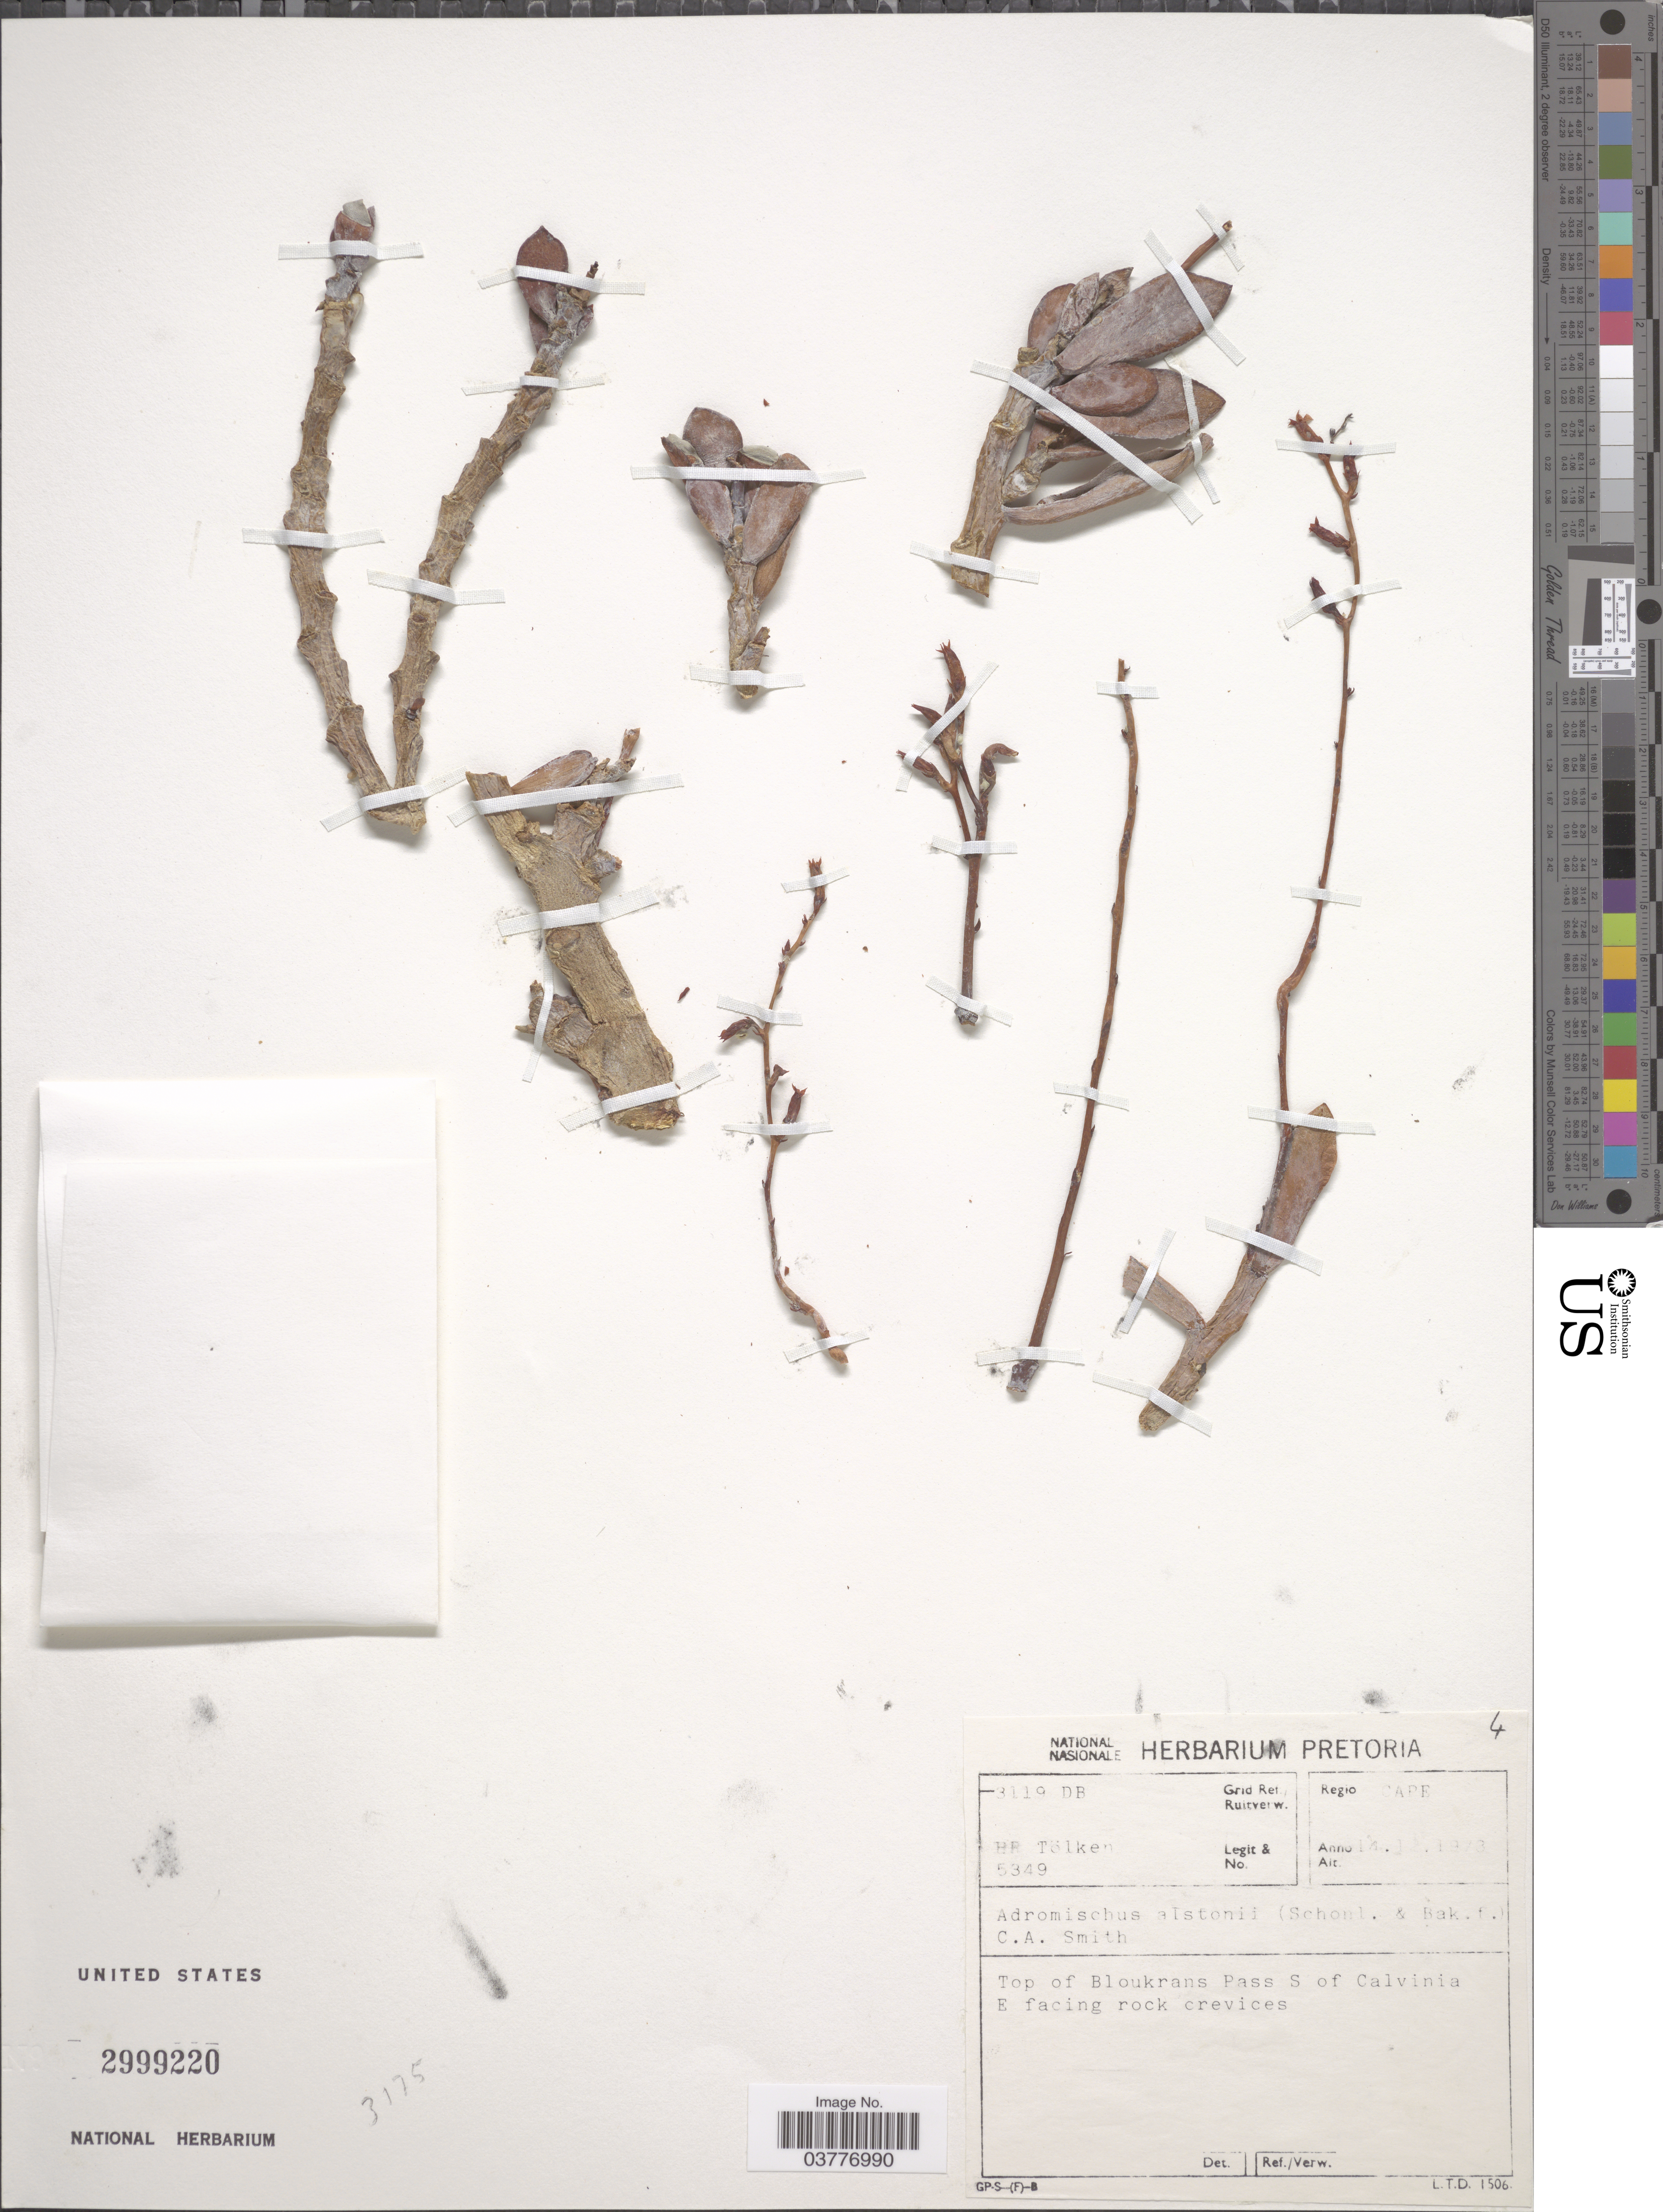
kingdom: Plantae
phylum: Tracheophyta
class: Magnoliopsida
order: Saxifragales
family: Crassulaceae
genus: Adromischus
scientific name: Adromischus alstonii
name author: (Schönland & Baker f.) C.A. Sm.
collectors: H. R. Tölken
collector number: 5349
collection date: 1943-01-14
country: South Africa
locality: Cape. Top of Bloukrans Pass S of Calvinia E facing rock crevices.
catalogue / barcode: US 2999220